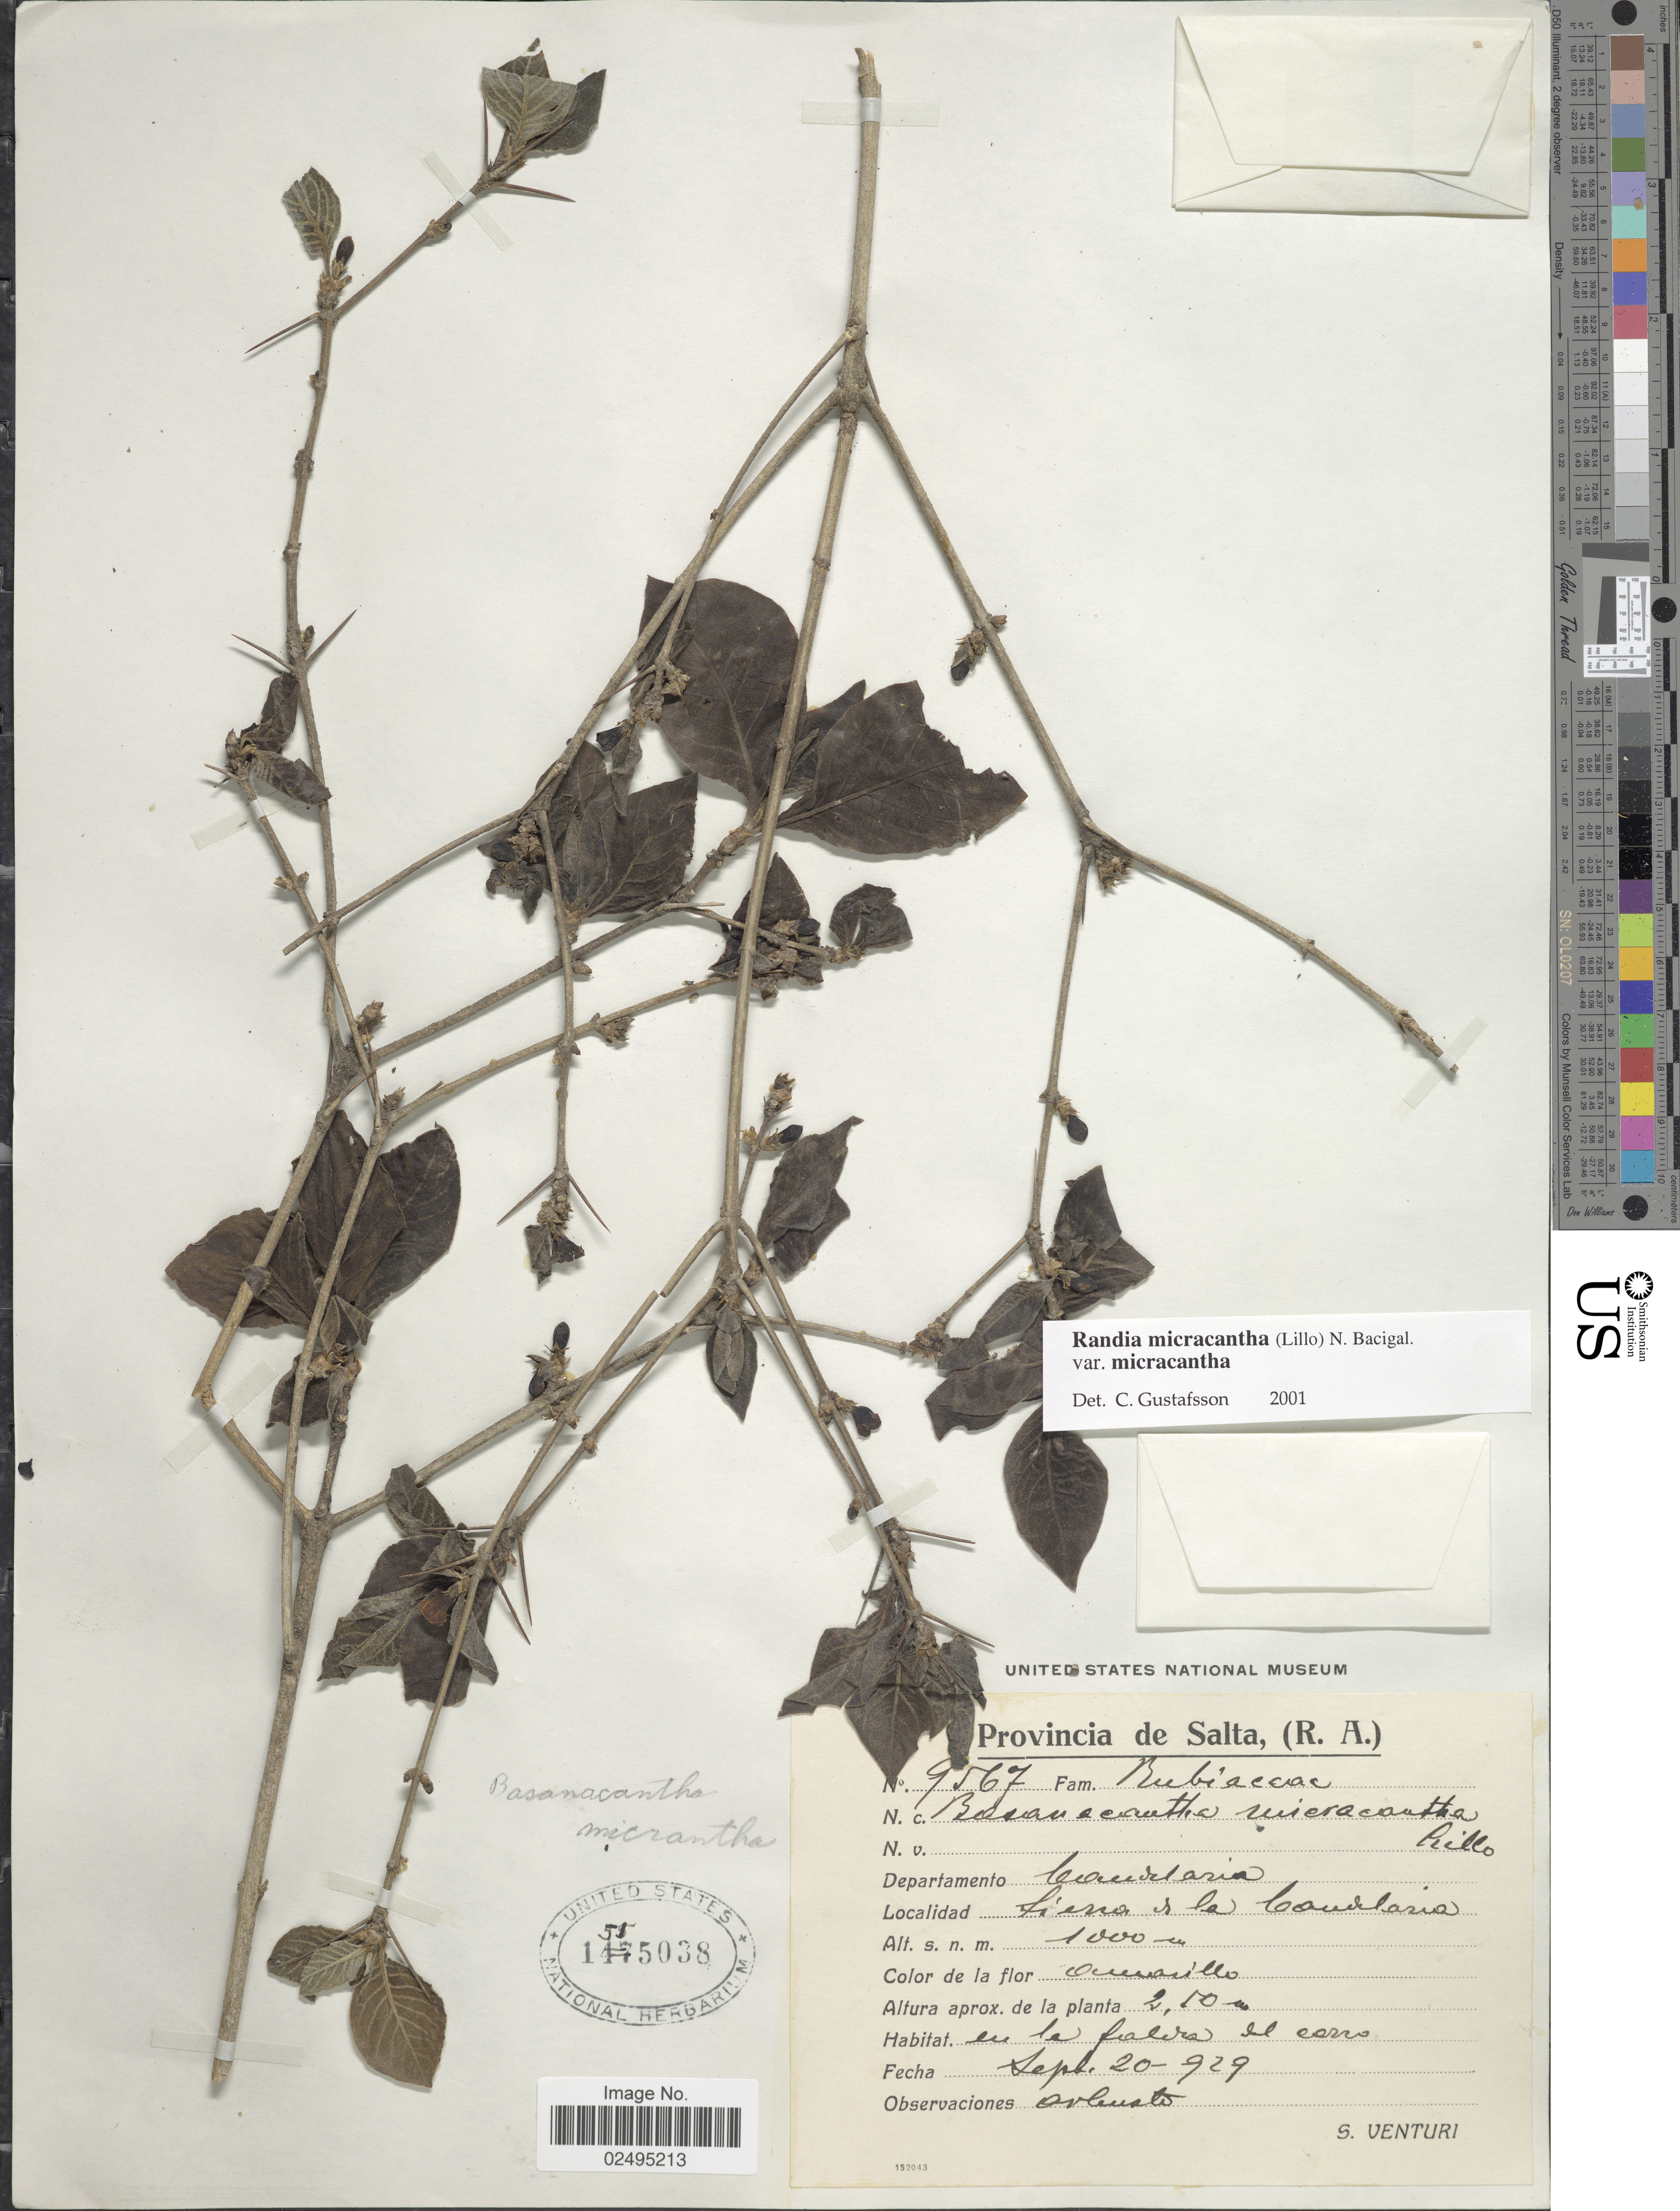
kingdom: Plantae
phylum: Tracheophyta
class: Magnoliopsida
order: Gentianales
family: Rubiaceae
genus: Randia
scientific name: Randia micracantha var. micracantha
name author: (Schult.) DC.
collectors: S. Venturi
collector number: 9567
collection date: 1929-09-20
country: Argentina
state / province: Salta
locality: Provincia de Salta (R.A.), Departamento Candelaria, Sierra de la Candelaria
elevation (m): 1000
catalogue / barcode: US 1515038